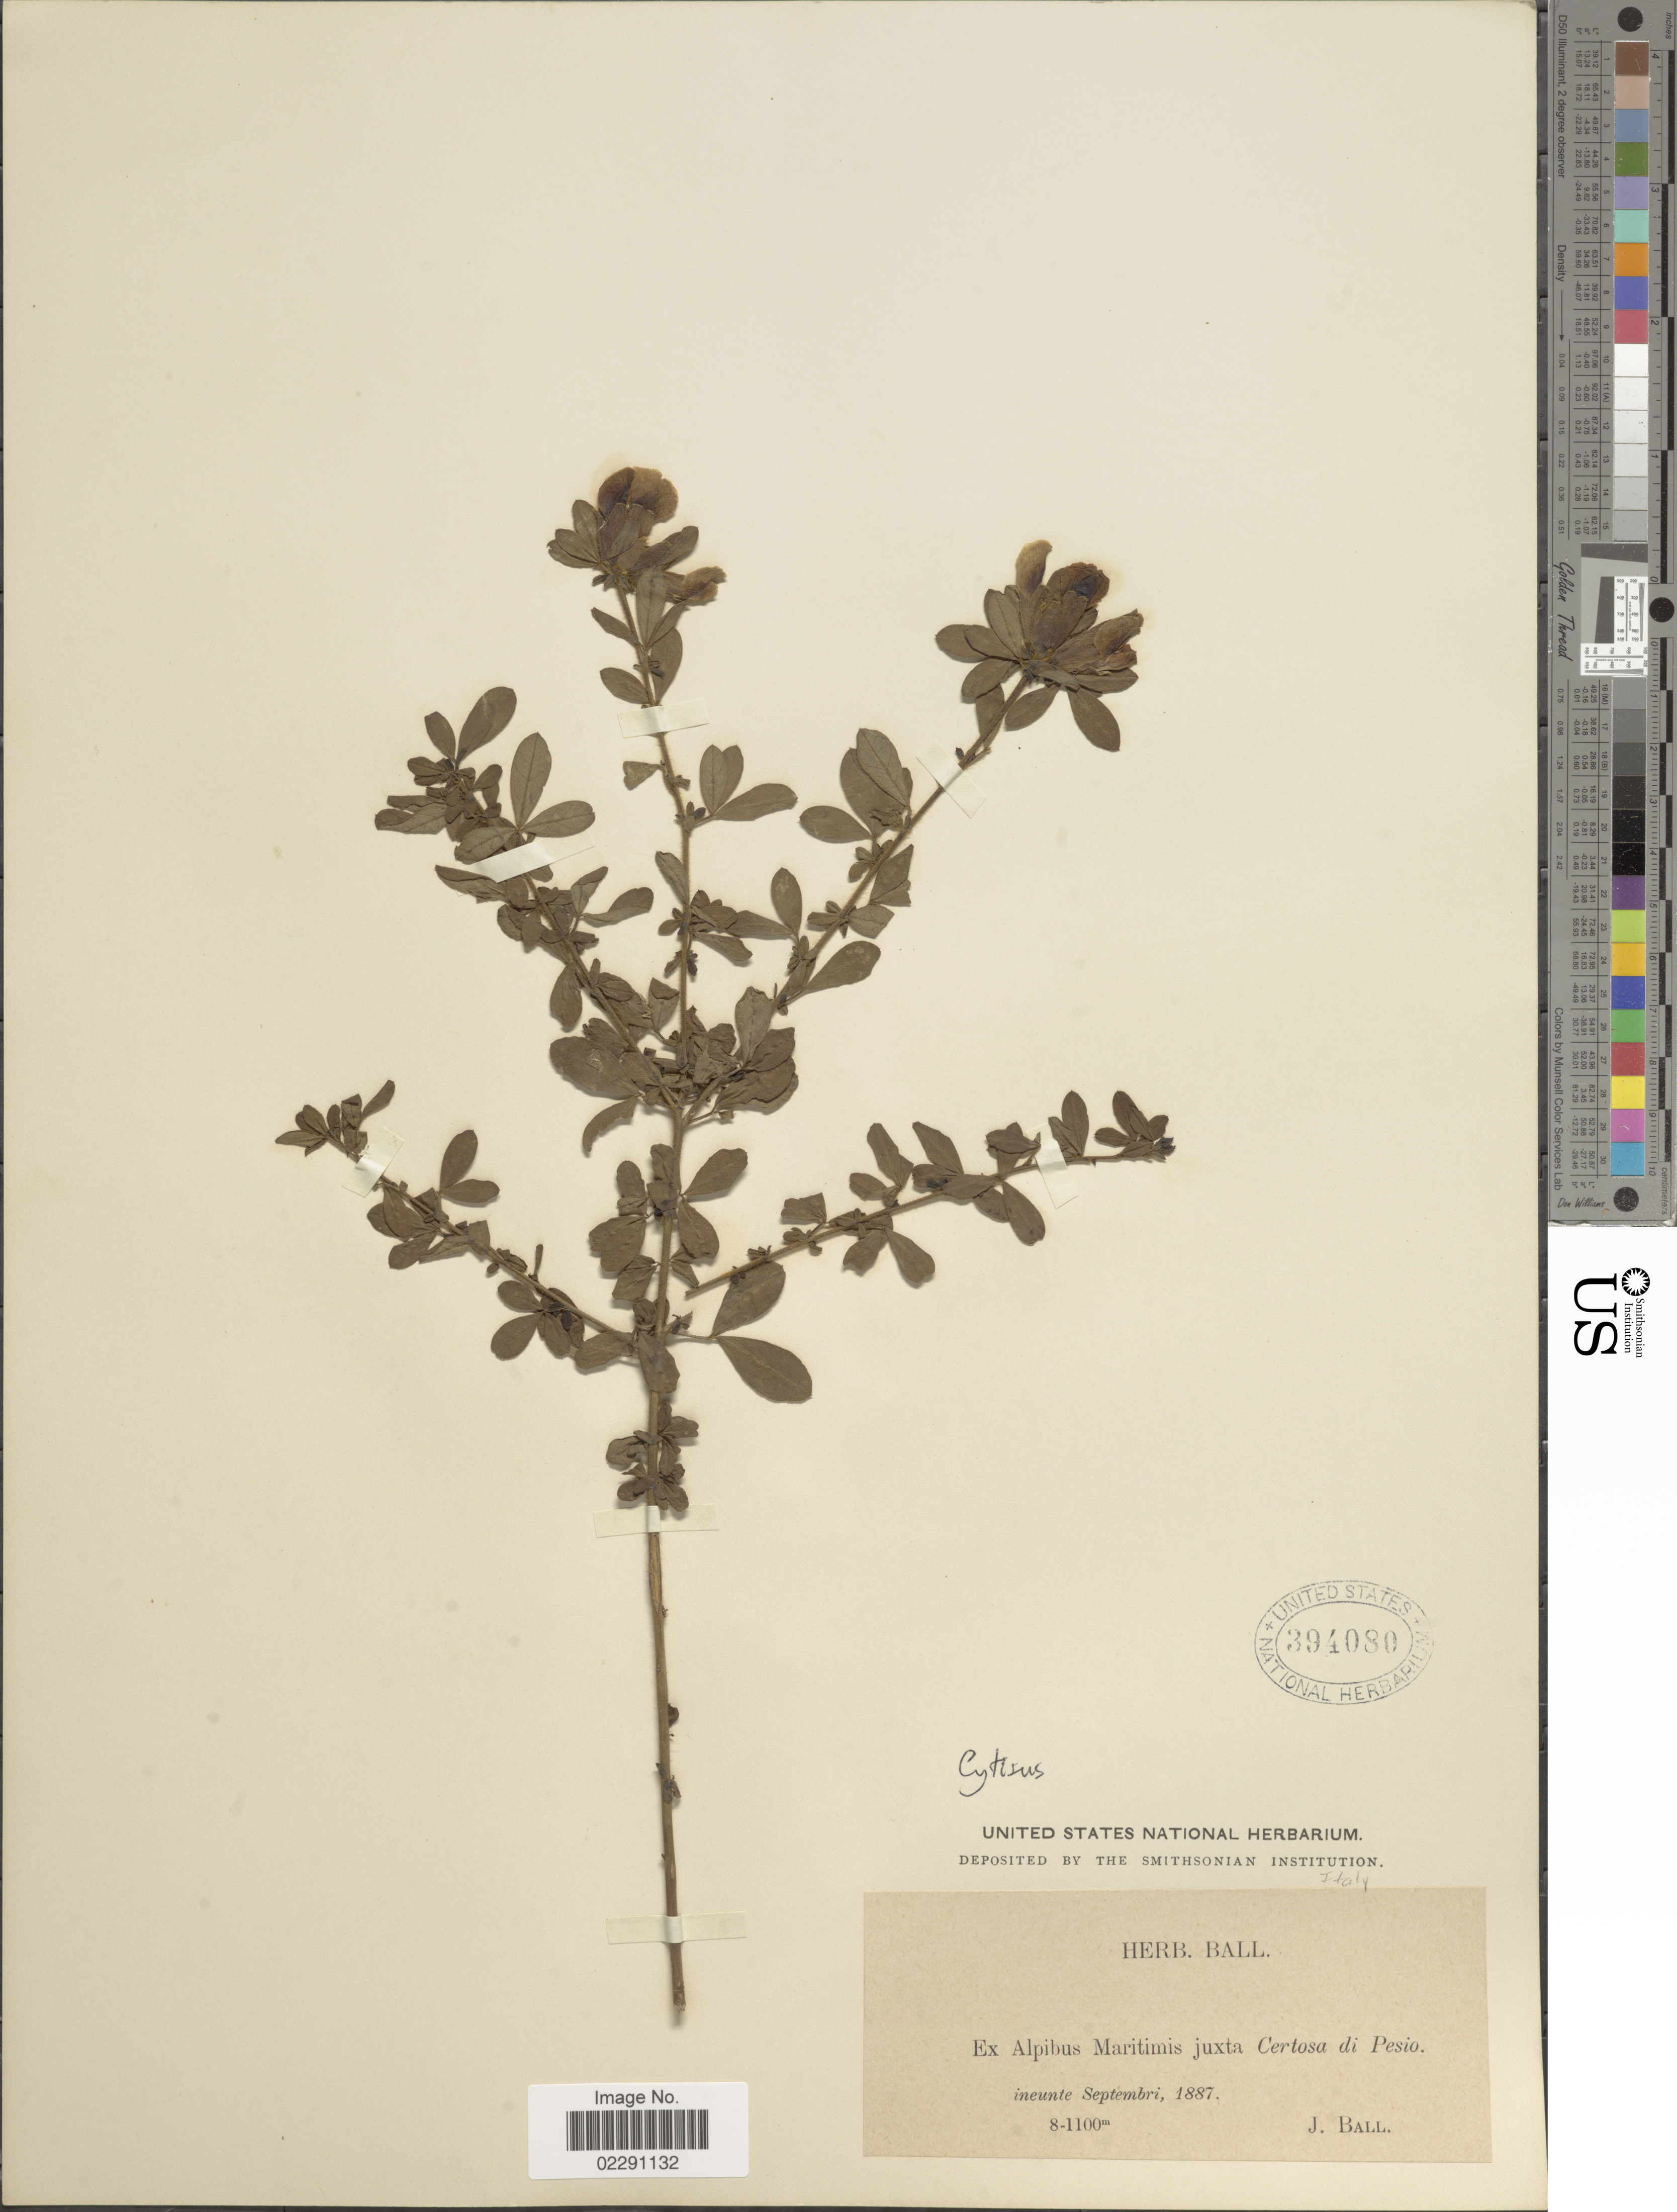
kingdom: Plantae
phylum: Tracheophyta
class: Magnoliopsida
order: Fabales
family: Fabaceae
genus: Ulex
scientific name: Ulex sp.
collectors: J. Ball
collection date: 1887-09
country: Italy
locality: Alpibus Maritimis juxta Certosa di Pesio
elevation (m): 800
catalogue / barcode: US 394080